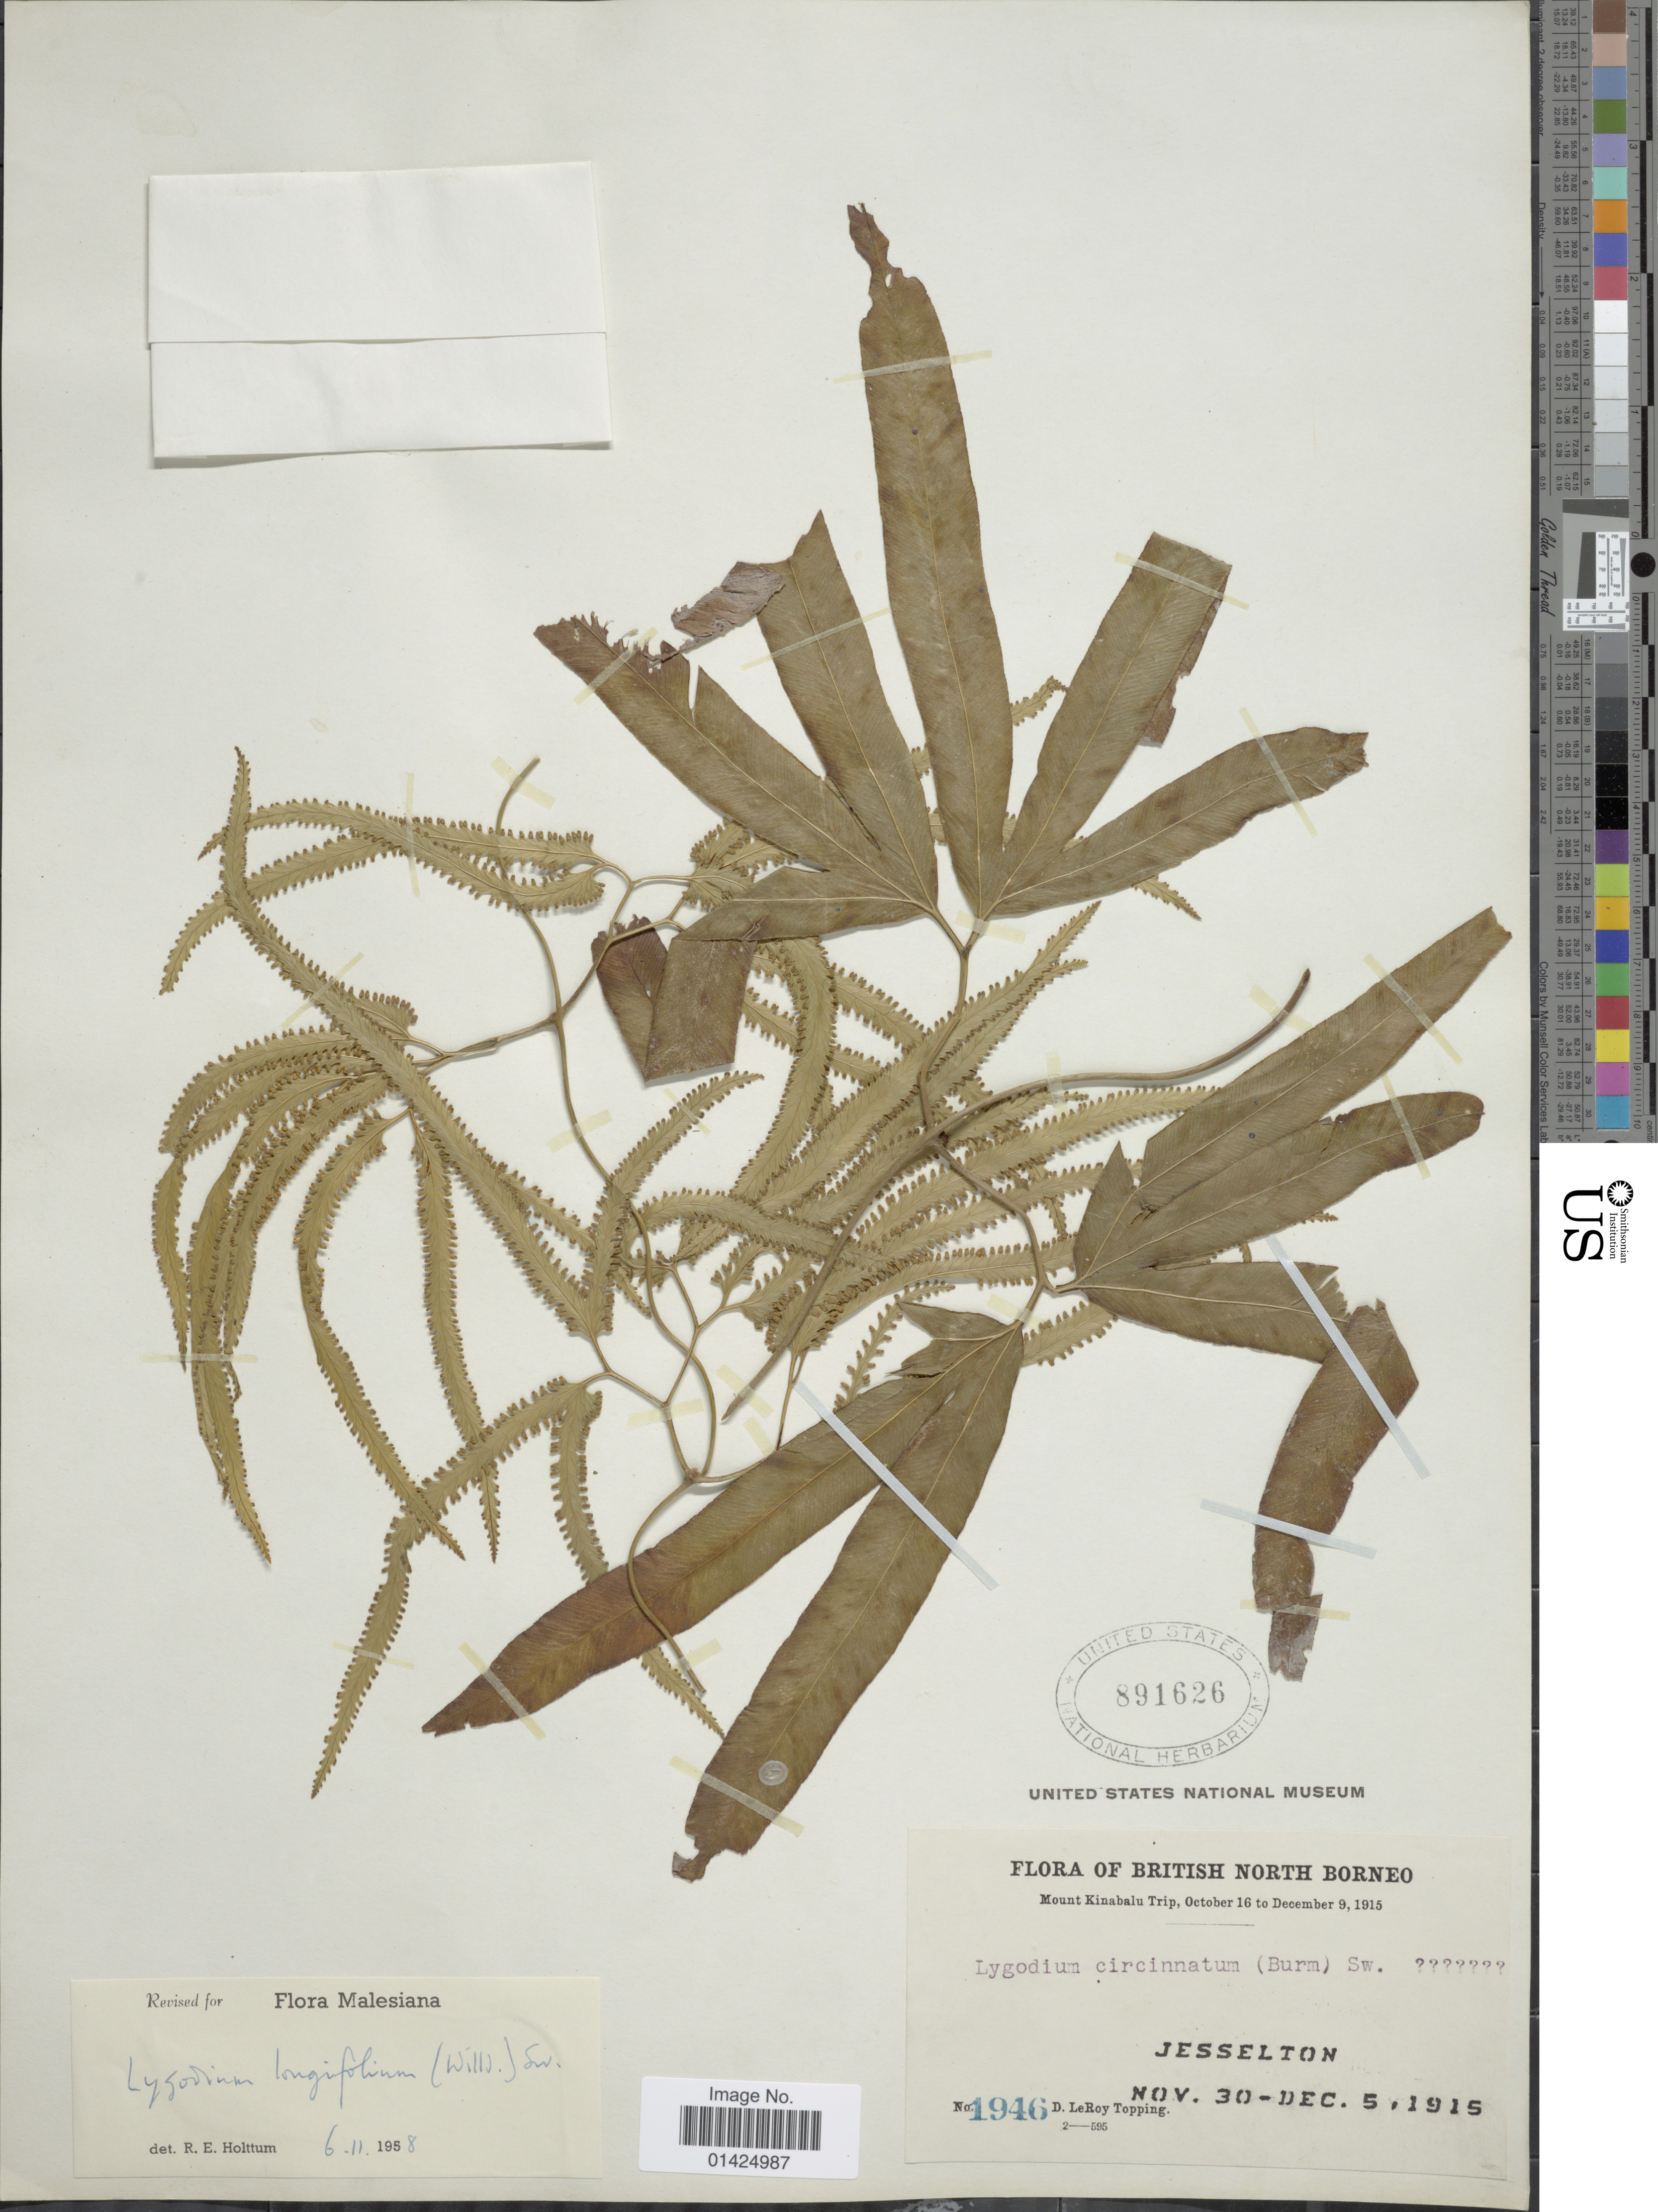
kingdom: Plantae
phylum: Tracheophyta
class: Polypodiopsida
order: Schizaeales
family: Lygodiaceae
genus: Lygodium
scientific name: Lygodium longifolium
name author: (Willd.) Sw.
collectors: D. L. Topping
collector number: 1946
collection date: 1915-10-05/1915-11-30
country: Malaysia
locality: British North Borneo, Jesselton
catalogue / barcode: US 891626